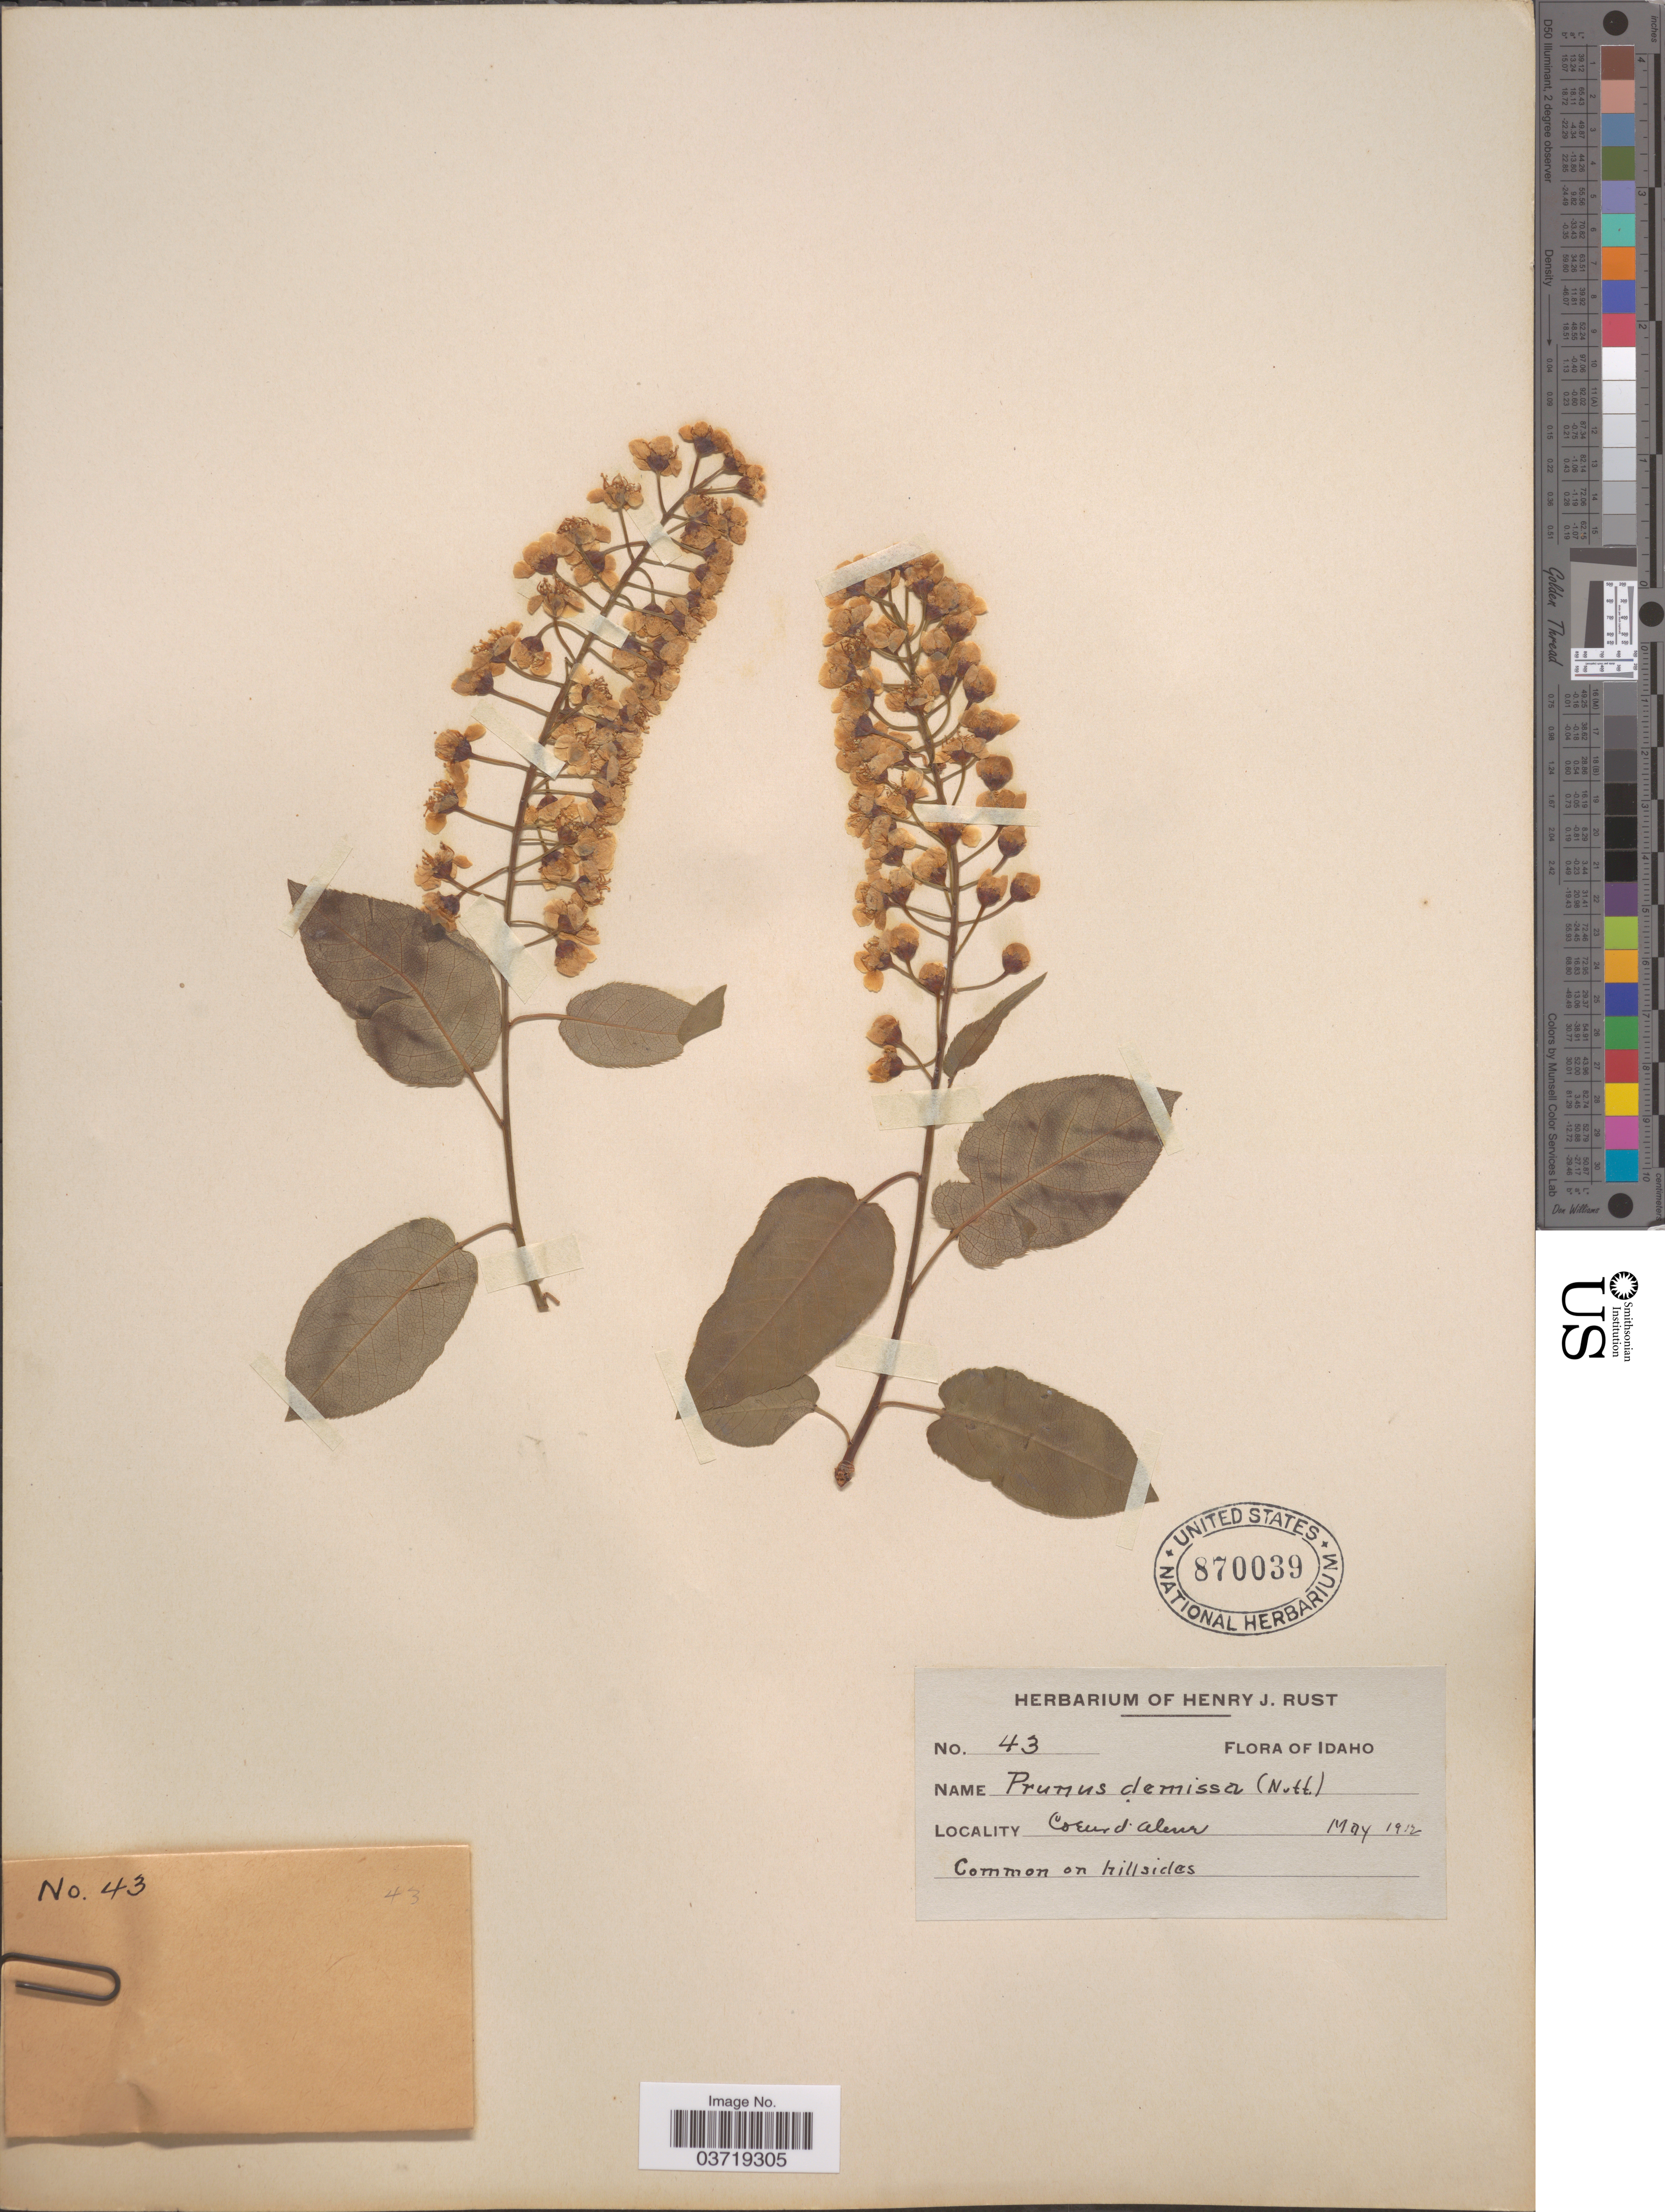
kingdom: Plantae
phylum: Tracheophyta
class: Magnoliopsida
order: Rosales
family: Rosaceae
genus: Prunus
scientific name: Prunus virginiana var. demissa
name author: (Nutt.) Torr.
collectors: ex herb. Henry J. Rust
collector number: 43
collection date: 1912-05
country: United States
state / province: Idaho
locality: Coeur d'Alene. On hillsides.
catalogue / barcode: US 870039